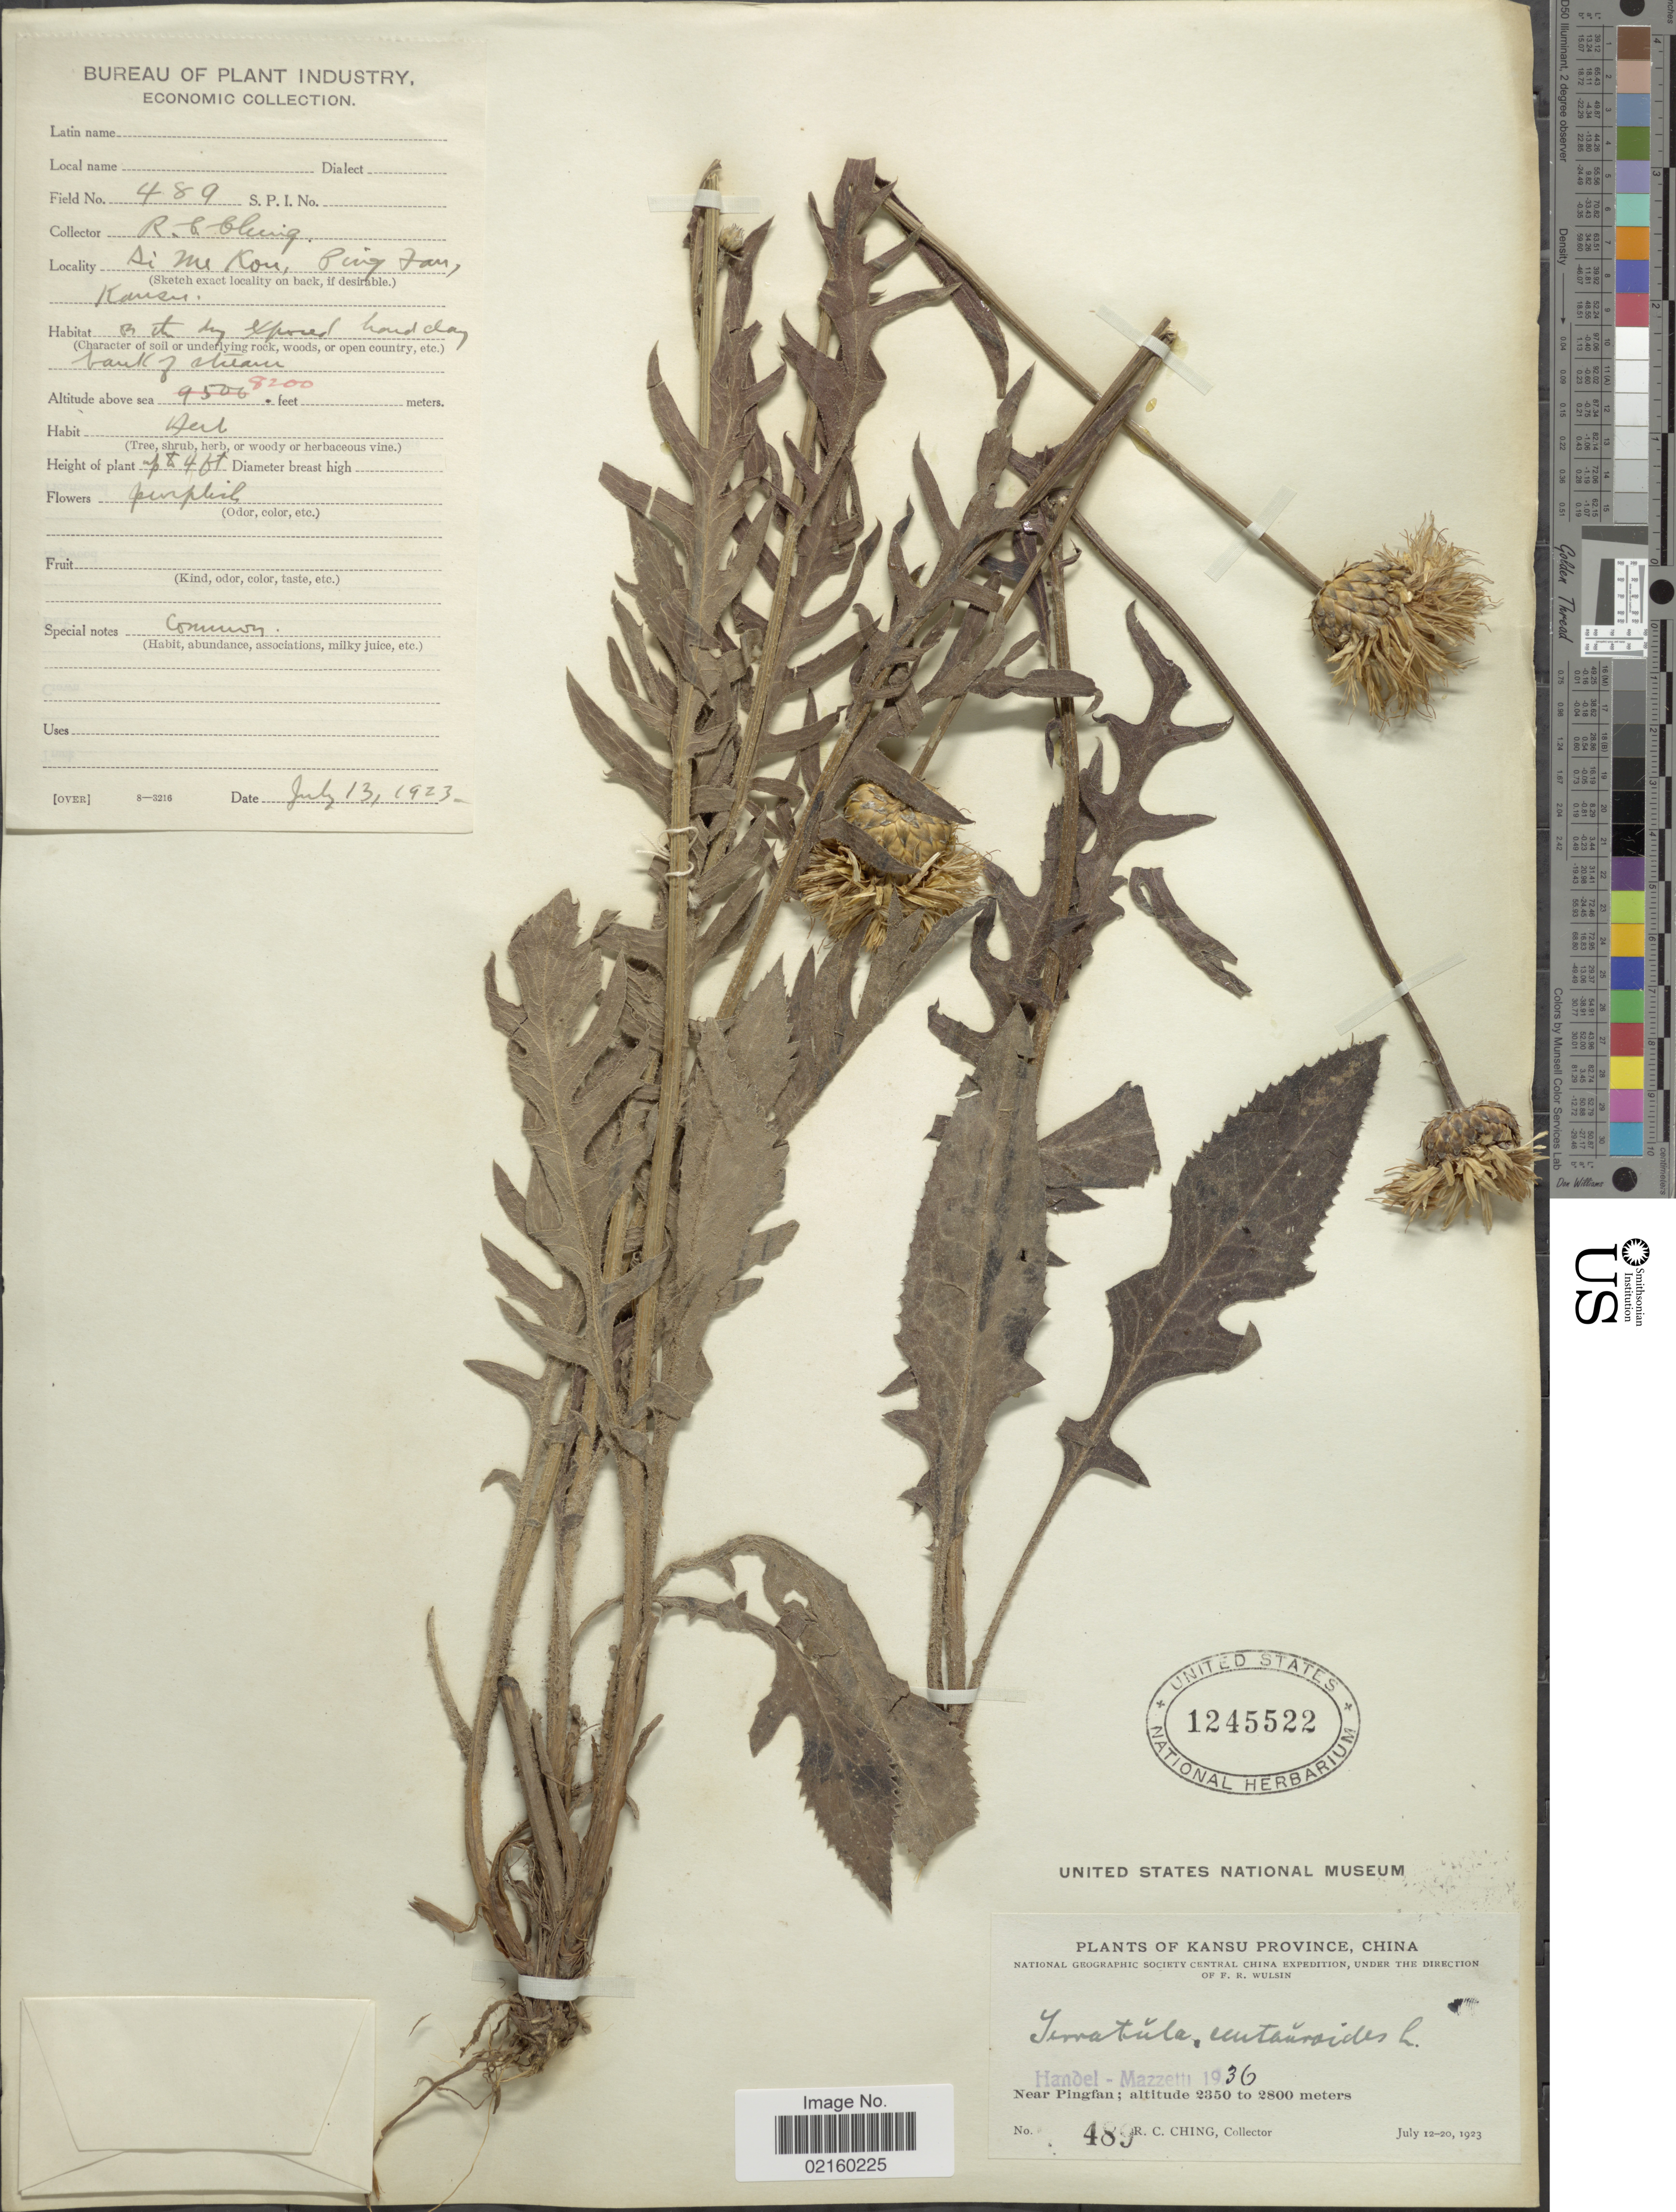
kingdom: Plantae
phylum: Tracheophyta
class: Magnoliopsida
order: Asterales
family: Asteraceae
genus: Serratula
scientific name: Serratula centauroides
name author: L.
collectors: R. C. Ching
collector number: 489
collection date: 1923-07-13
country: China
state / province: Gansu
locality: Kansu Province, near Pingfan, Sia Mo Kou.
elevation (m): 2350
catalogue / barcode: US 1245522